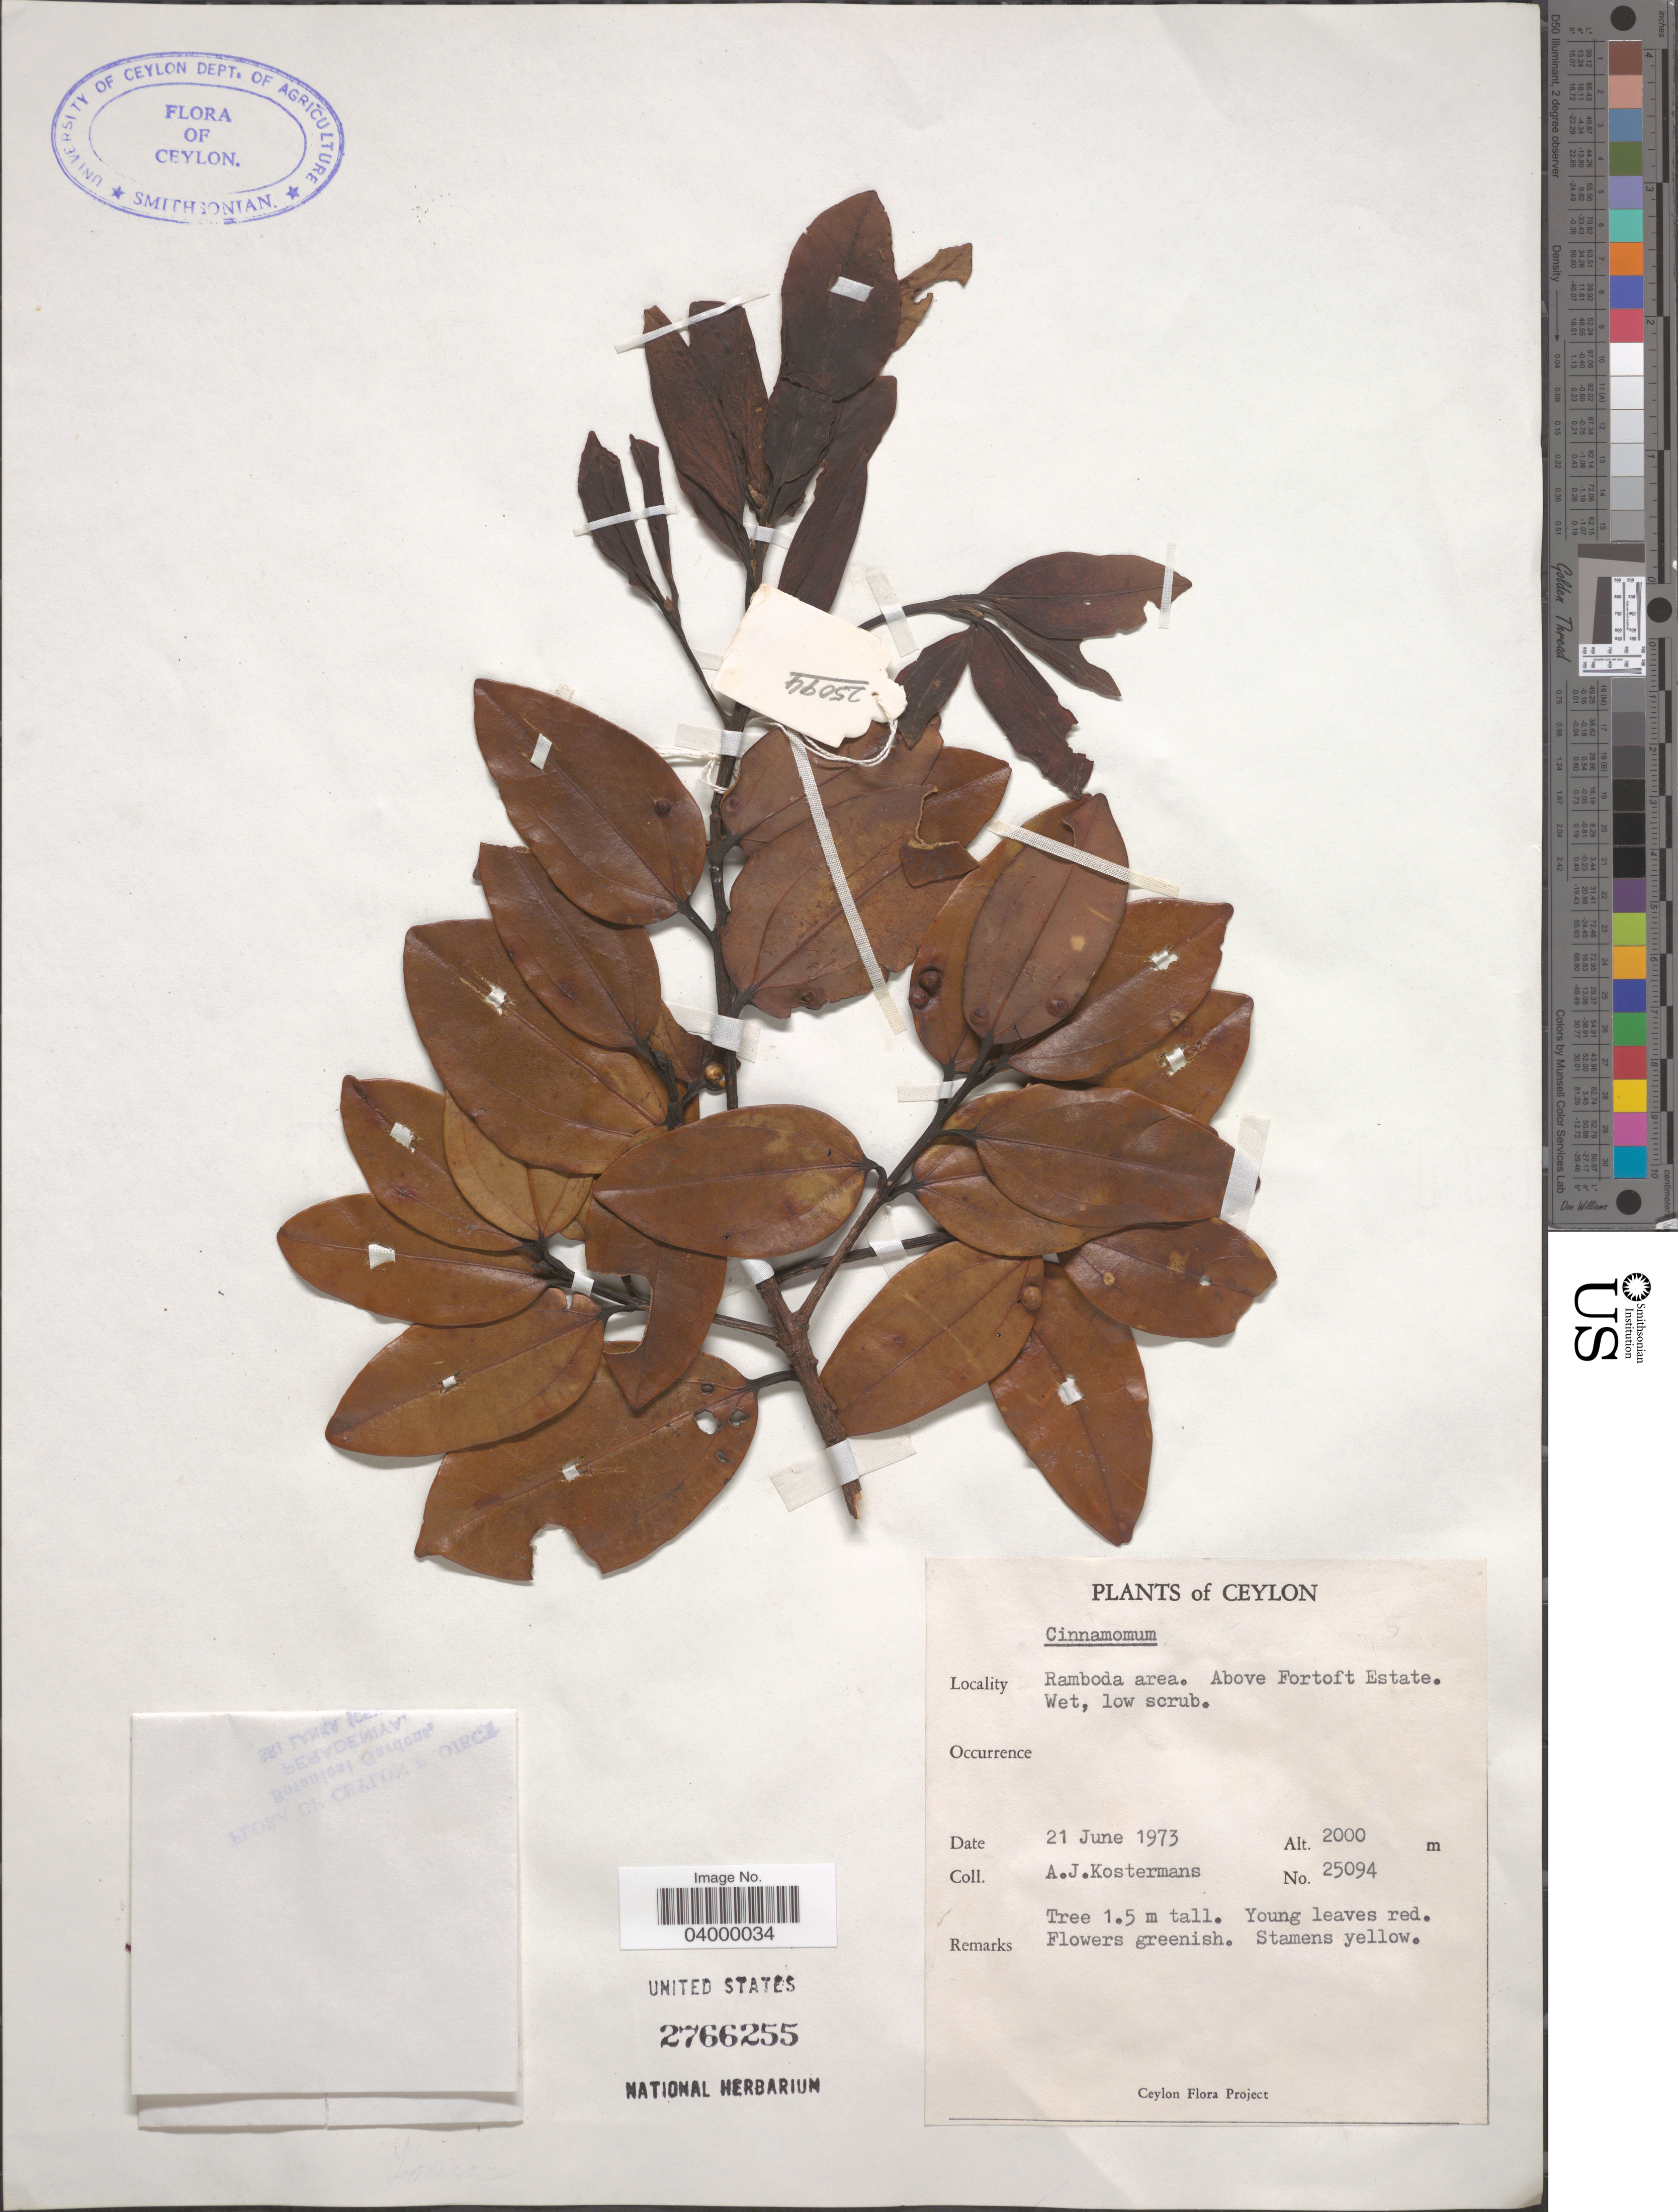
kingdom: Plantae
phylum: Tracheophyta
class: Magnoliopsida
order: Laurales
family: Lauraceae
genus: Cinnamomum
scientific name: Cinnamomum sp.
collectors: A. J. G. Kostermans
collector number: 25094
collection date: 1973-06-21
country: Sri Lanka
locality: Ceylon. Ramboda area. Above Fortoft Estate.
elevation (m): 2000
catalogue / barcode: US 2766255